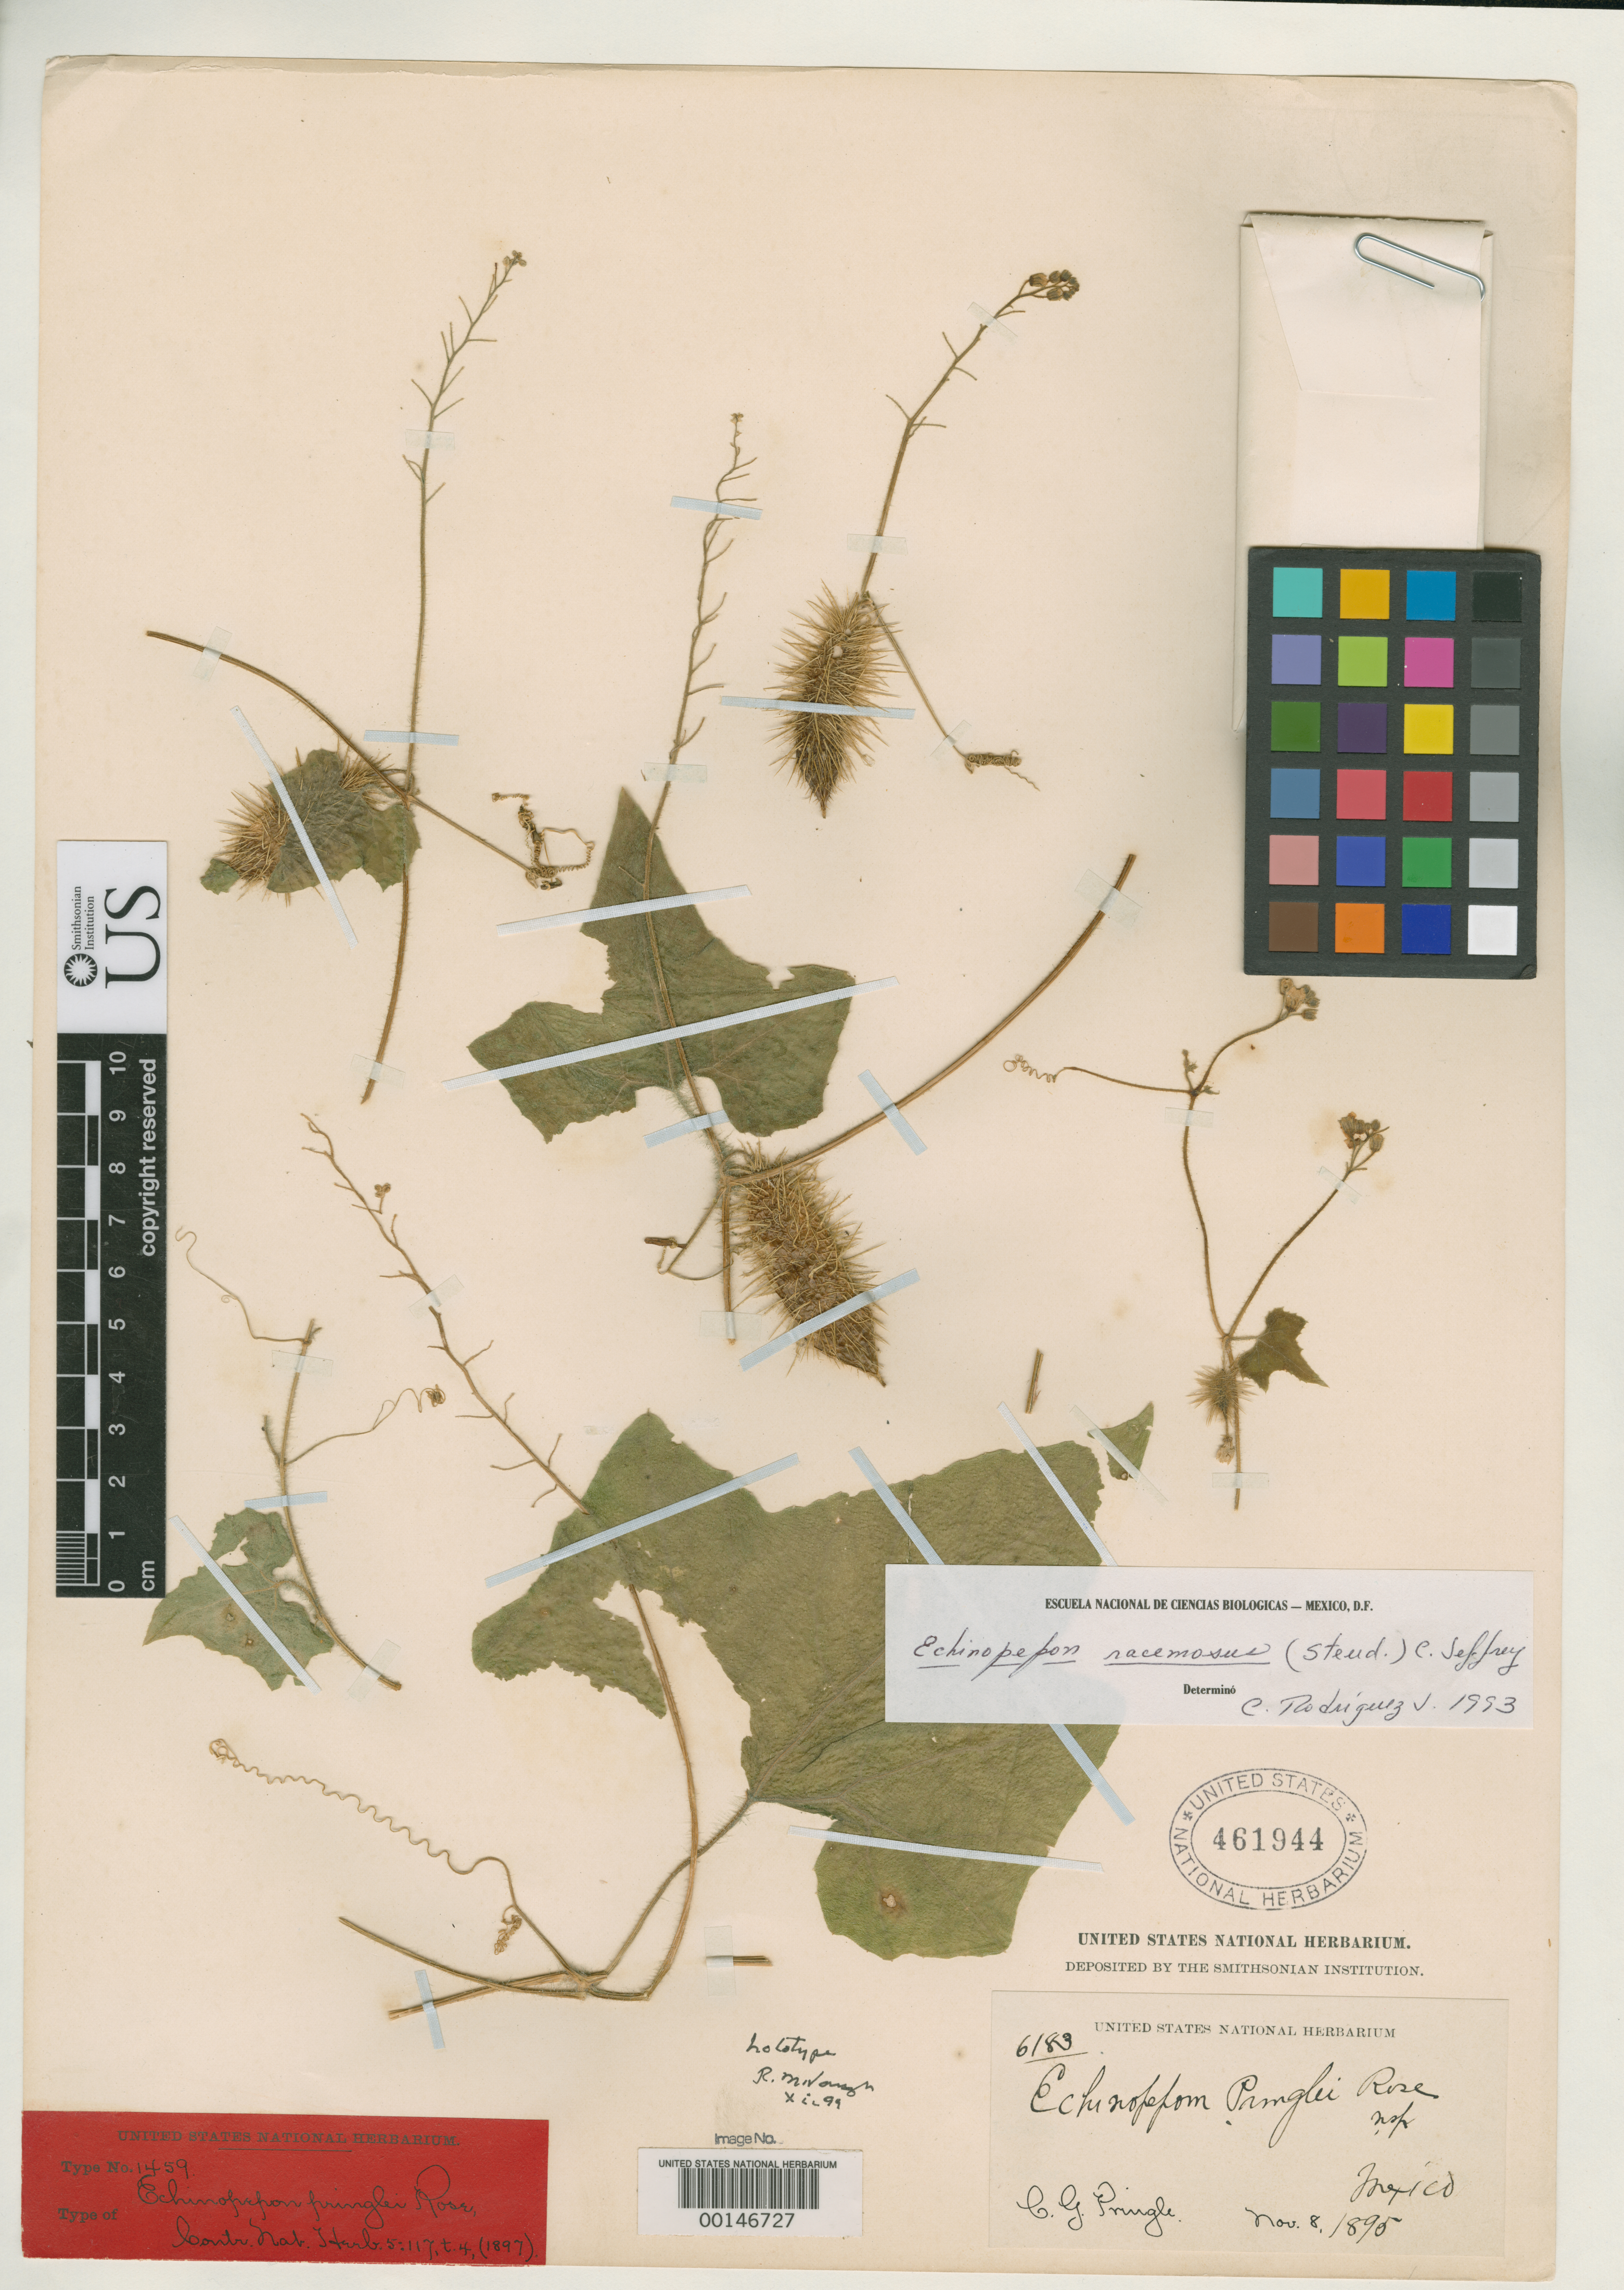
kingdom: Plantae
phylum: Tracheophyta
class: Magnoliopsida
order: Cucurbitales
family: Cucurbitaceae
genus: Echinopepon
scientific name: Echinopepon pringlei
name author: Rose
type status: Lectotype; Type Collection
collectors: C. G. Pringle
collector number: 6183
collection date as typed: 08 Nov 1895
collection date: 1895-11-08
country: Mexico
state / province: Morelos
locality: Barranca near Cuernavaca.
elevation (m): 1524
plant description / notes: Although this sheet (USNH 461944) is annotated by McVaugh as the "holotype", its label does not bear all the collection information cited in the protologue. Another US sheet (USNH 253884) with full label information is possibly the holotype, or both sheets are syntypes.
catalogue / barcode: US 461944